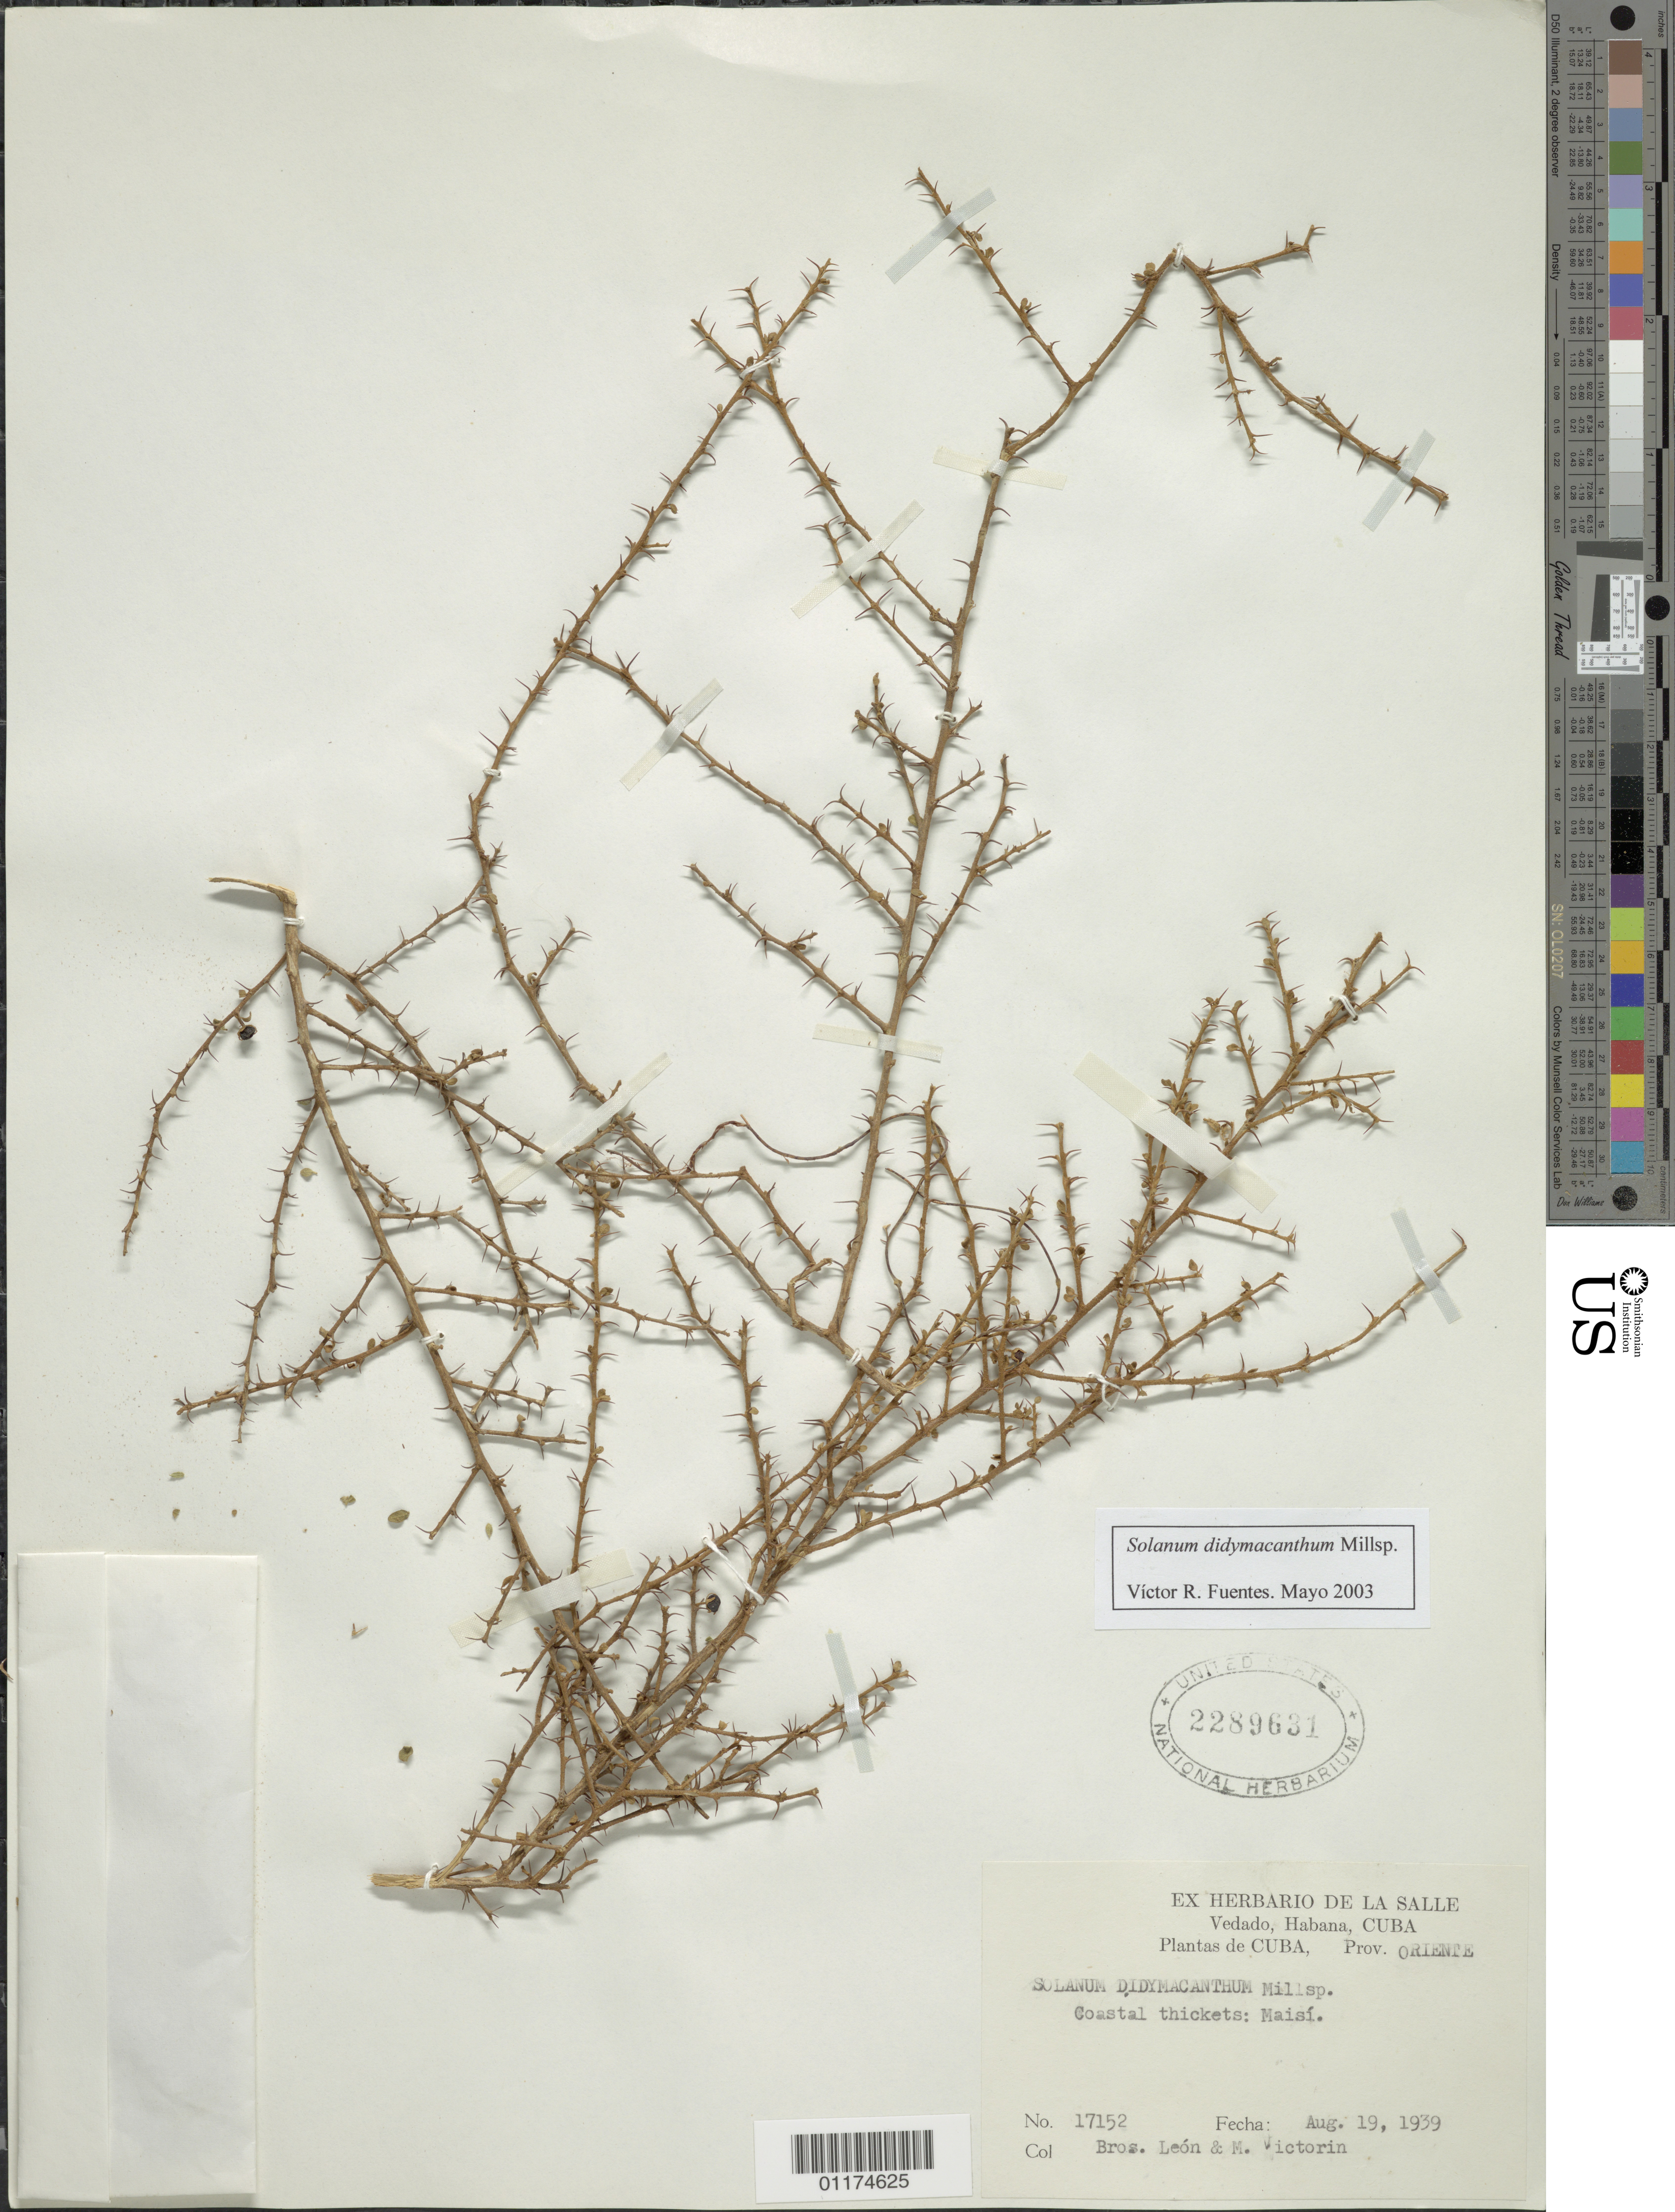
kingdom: Plantae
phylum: Tracheophyta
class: Magnoliopsida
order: Solanales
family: Solanaceae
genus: Solanum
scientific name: Solanum didymacanthum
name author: Millsp.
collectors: Bro. León & M. Victorin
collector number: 17152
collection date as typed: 19 Aug 1939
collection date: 1939-08-19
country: Cuba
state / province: Oriente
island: Cuba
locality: Vedado, Habana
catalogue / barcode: US 2289631